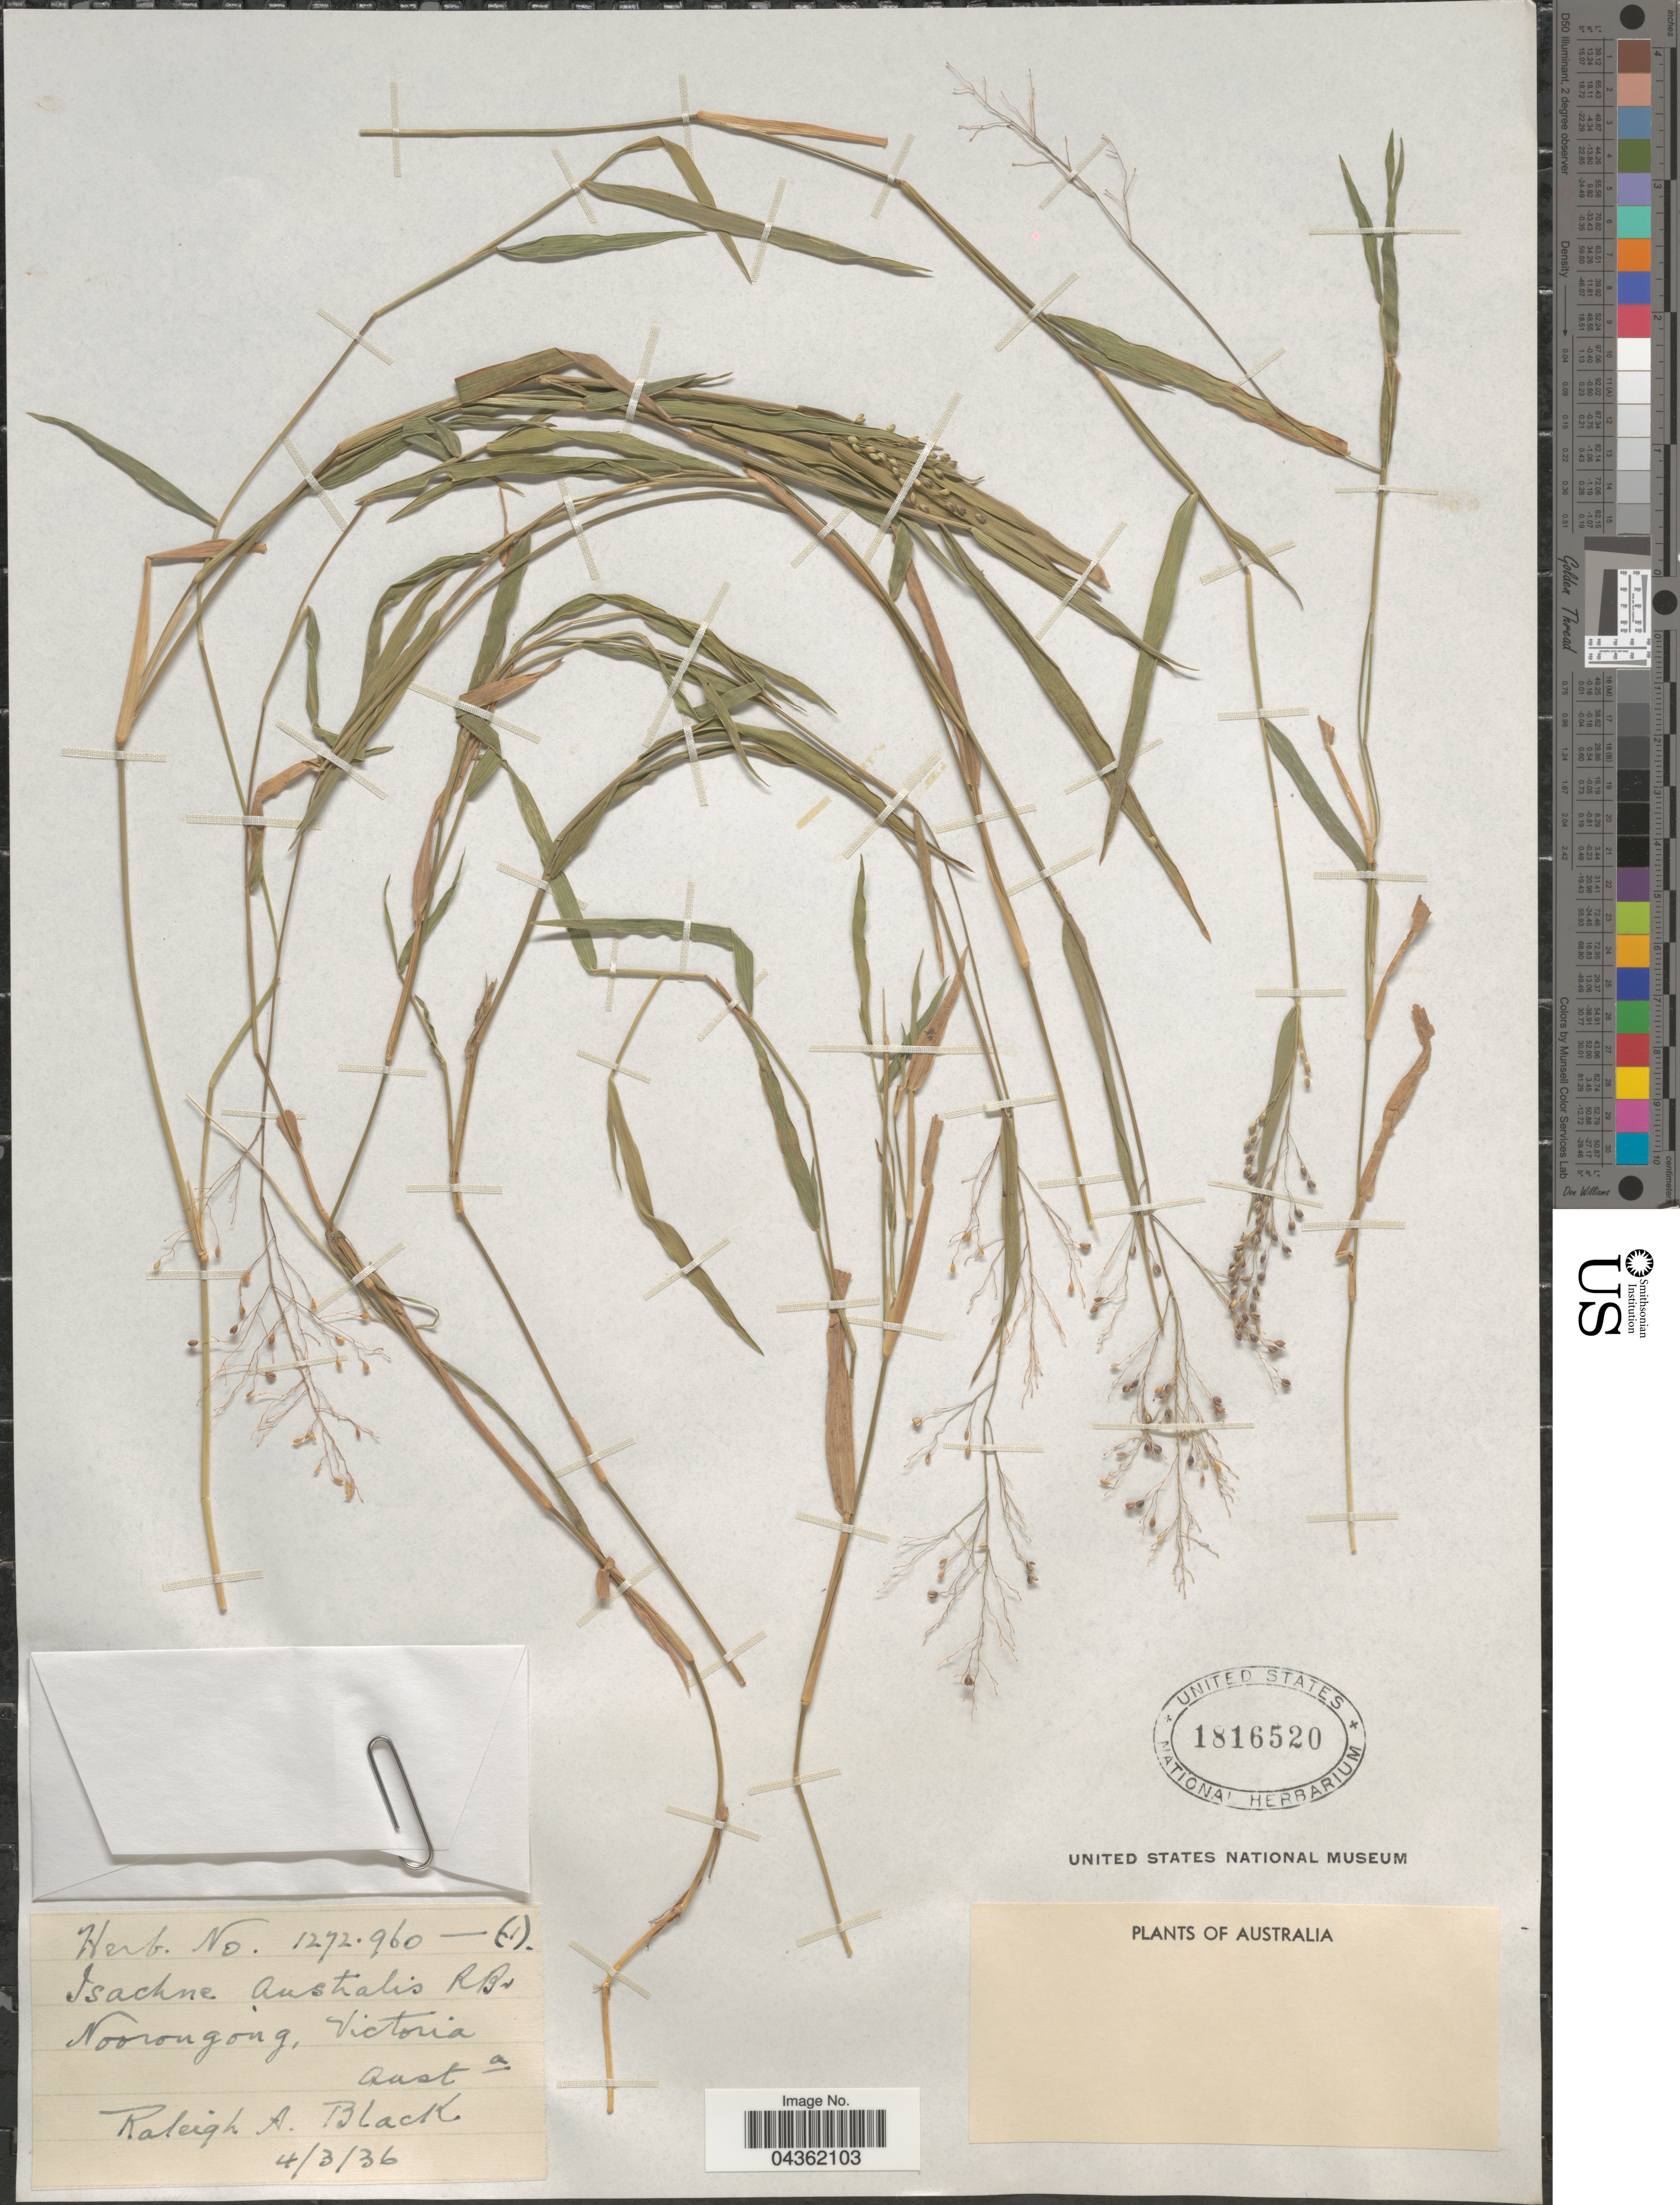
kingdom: Plantae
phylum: Tracheophyta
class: Liliopsida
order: Poales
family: Poaceae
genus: Isachne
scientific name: Isachne globosa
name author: (Thunb.) Kuntze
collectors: R. A. Black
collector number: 1272.960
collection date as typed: Transcribed d/m/y: 4/3/36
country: Australia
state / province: Victoria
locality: Noorongong, Victoria.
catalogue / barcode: US 1816520